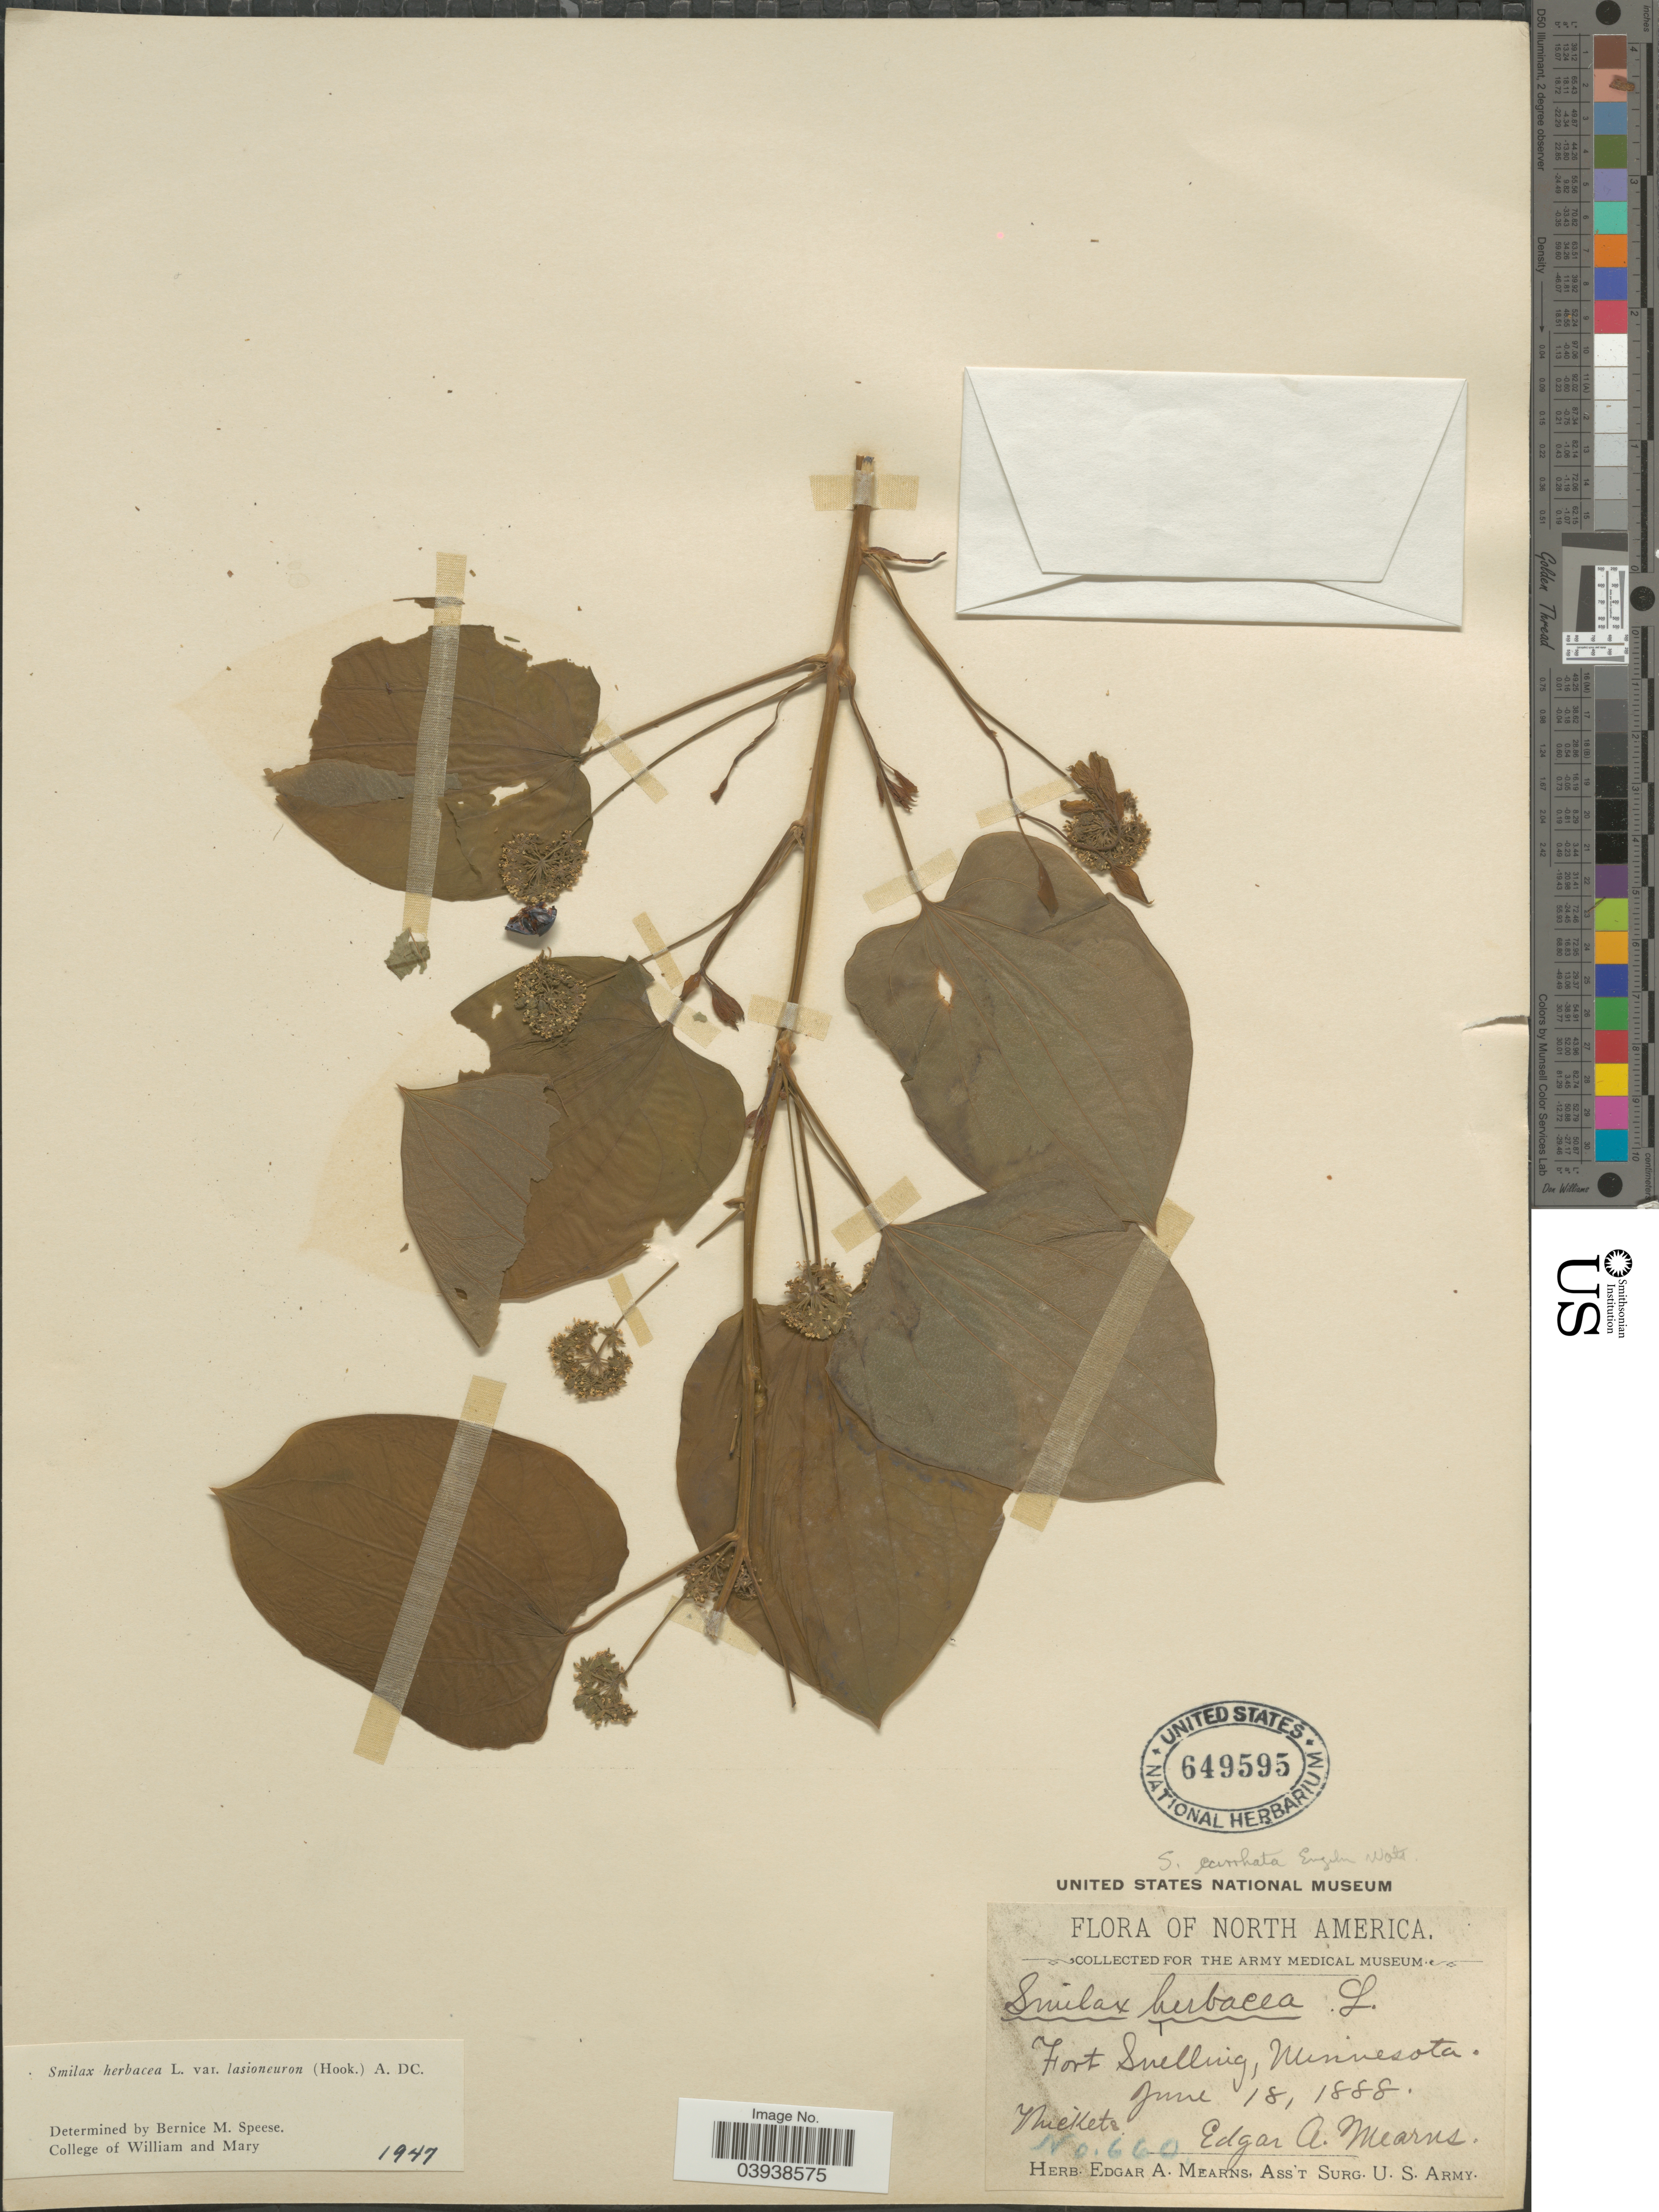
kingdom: Plantae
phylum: Tracheophyta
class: Liliopsida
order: Liliales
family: Smilacaceae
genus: Smilax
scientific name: Smilax herbacea var. lasioneuron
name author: (Hook.) A. DC.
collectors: ex herb. Edgar A. Mearns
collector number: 660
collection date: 1888-06-18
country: United States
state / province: Minnesota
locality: Fort Snelling.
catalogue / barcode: US 649595